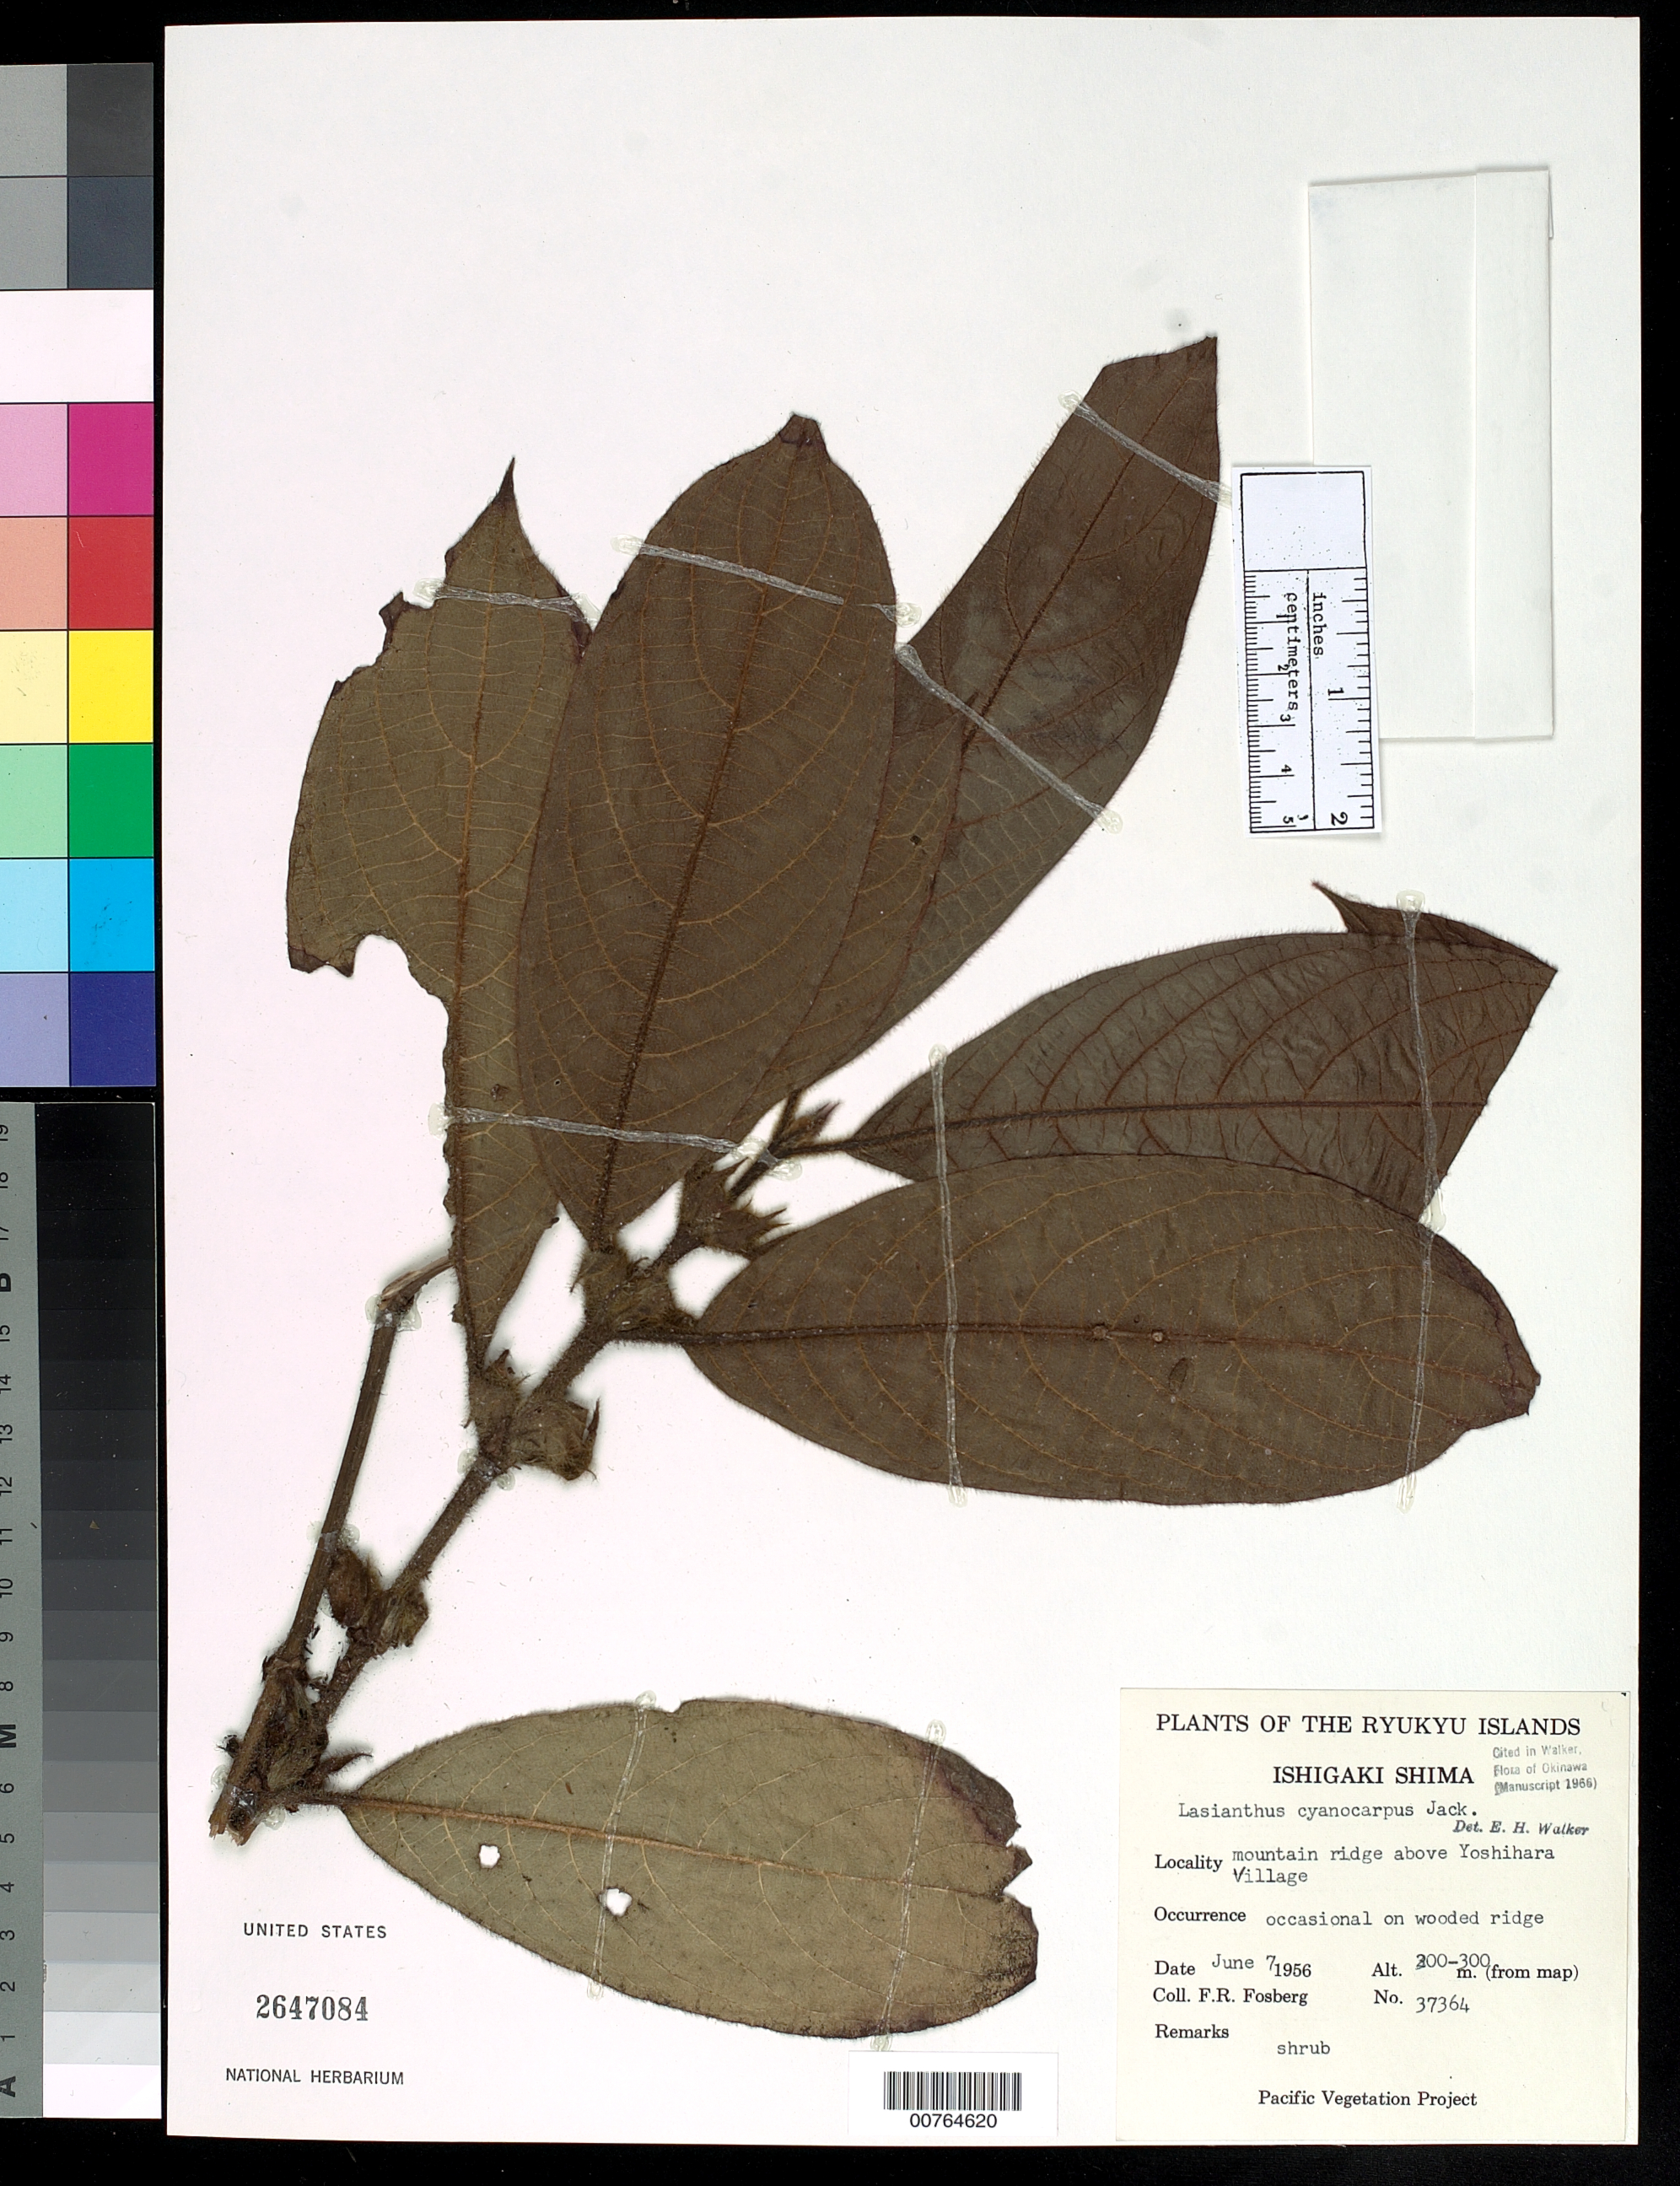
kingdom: Plantae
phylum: Tracheophyta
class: Magnoliopsida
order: Gentianales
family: Rubiaceae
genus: Lasianthus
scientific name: Lasianthus cyanocarpus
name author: Jack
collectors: F. R. Fosberg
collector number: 37364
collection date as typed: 07 Jun 1956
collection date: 1956-06-07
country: Japan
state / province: Okinawa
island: Ishigaki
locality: Yoshihara village. [Sakishima Is.]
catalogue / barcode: US 2647084